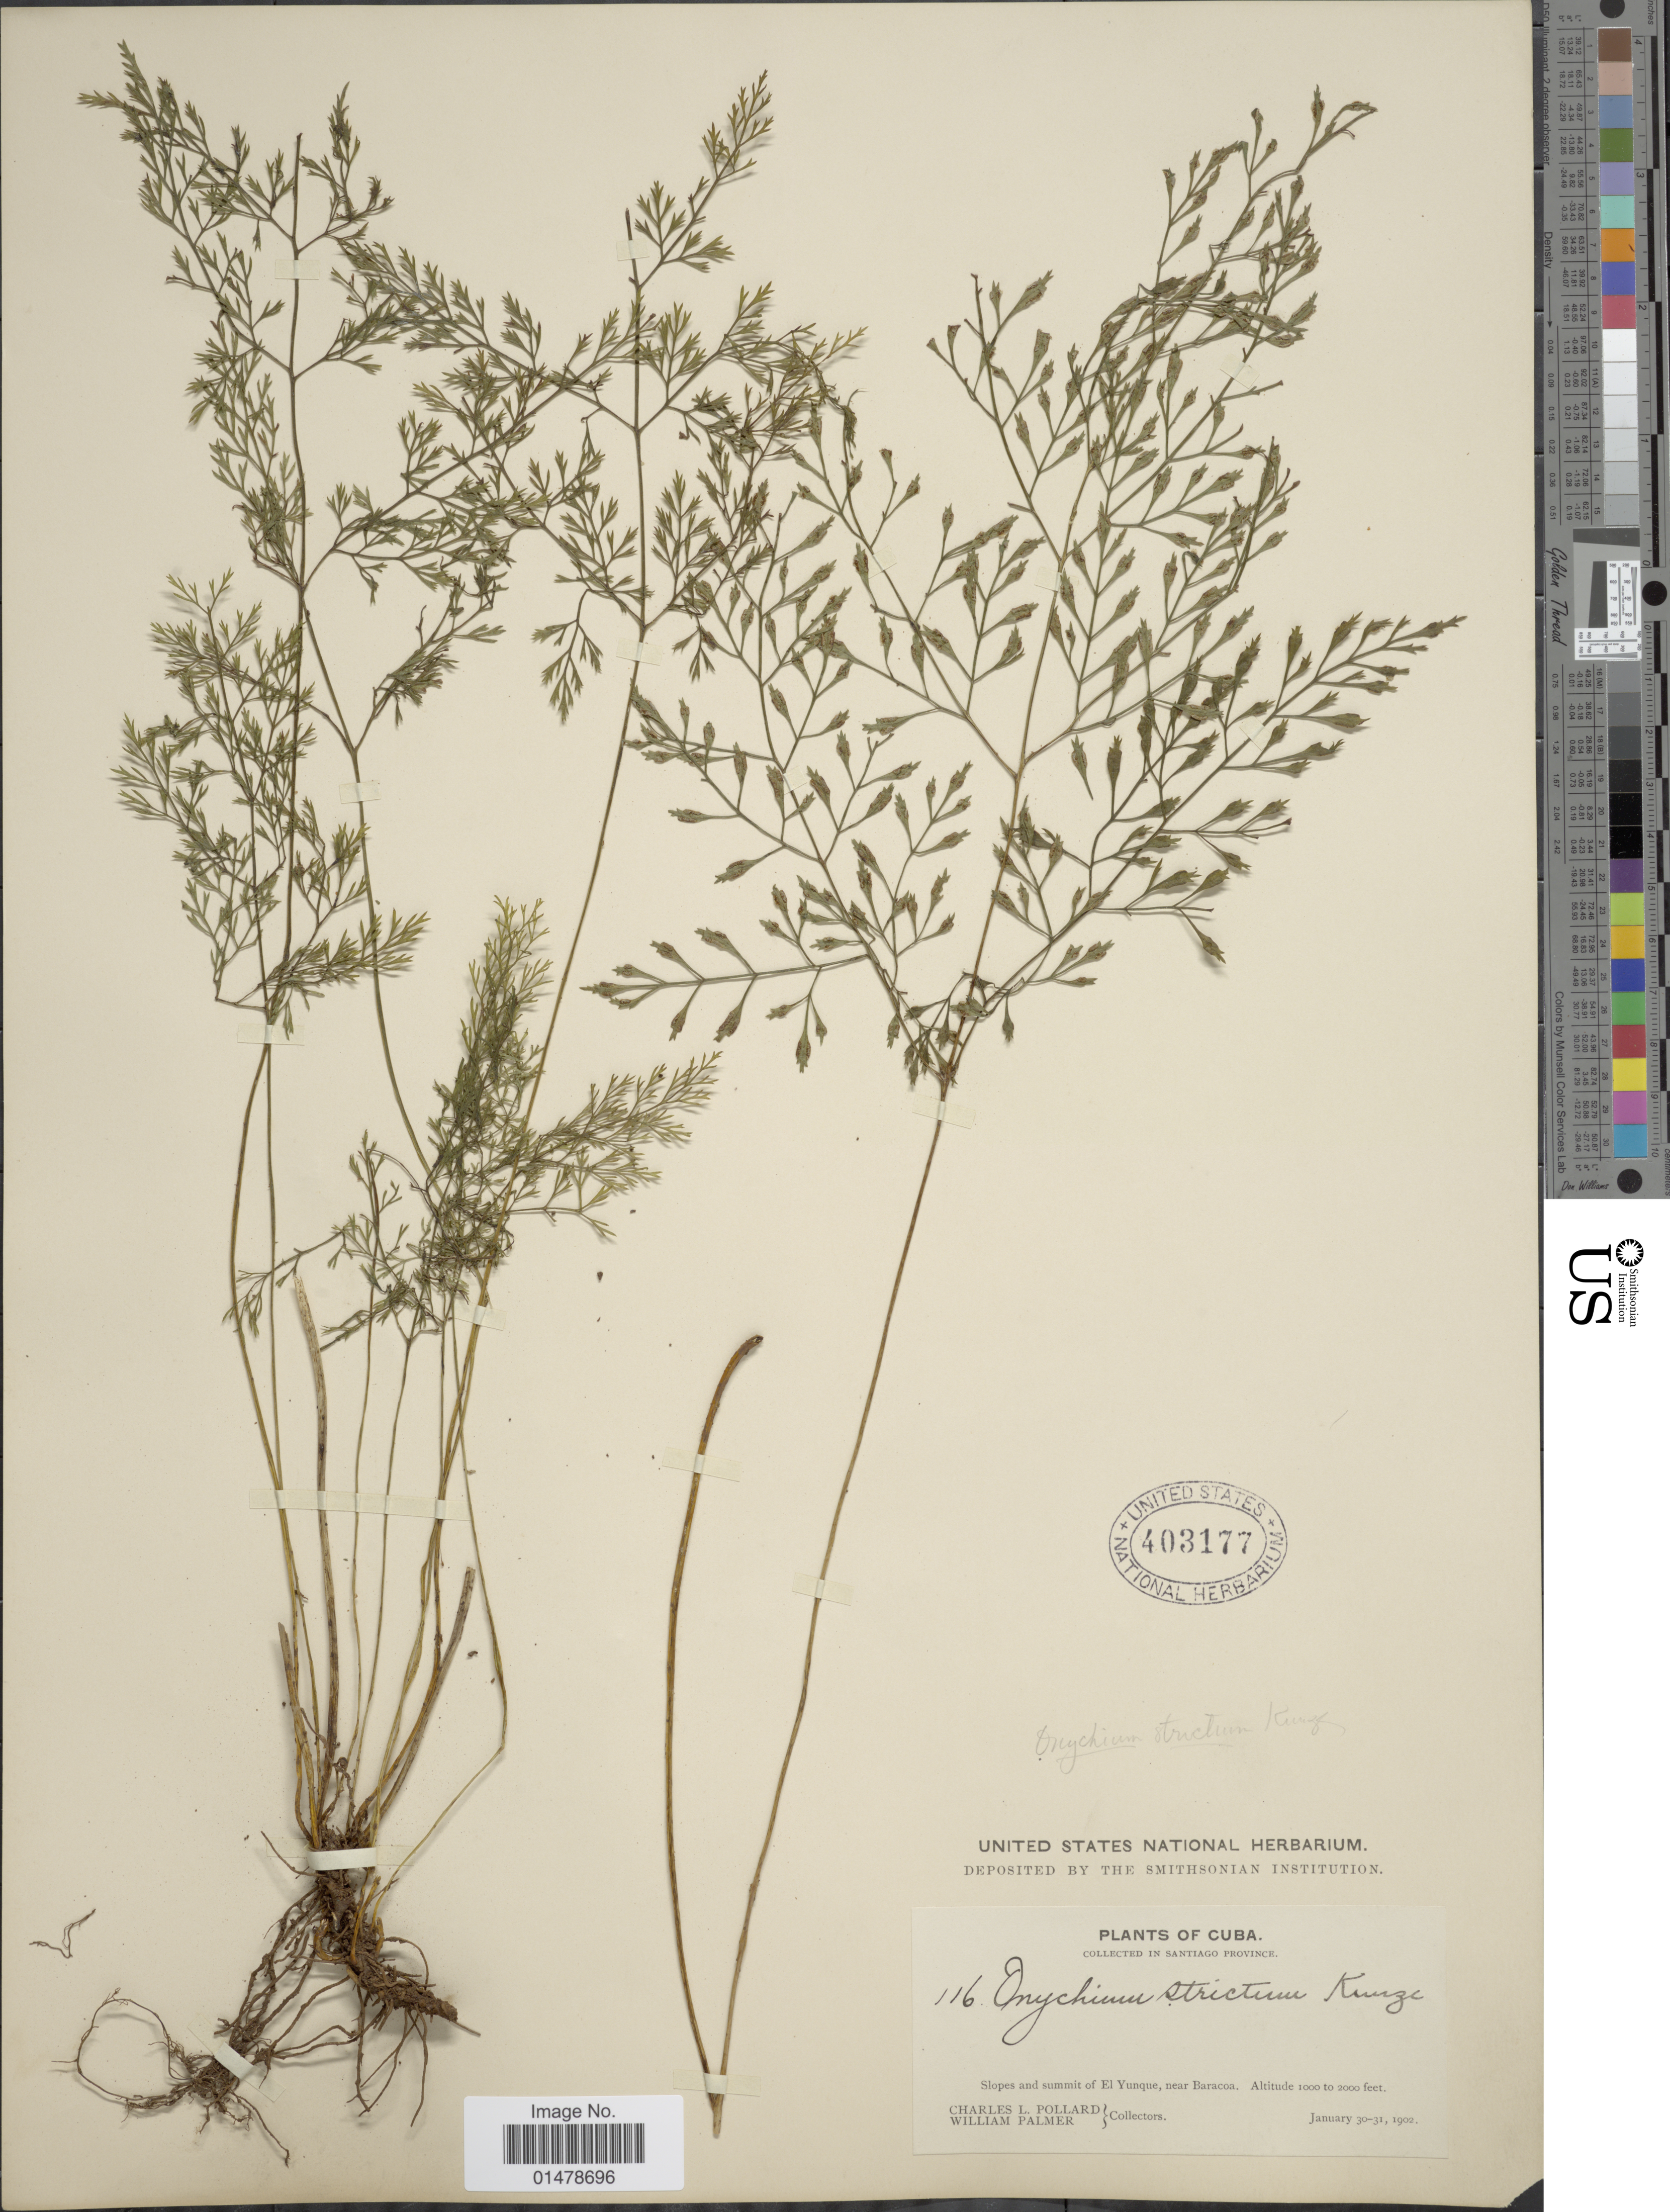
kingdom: Plantae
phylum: Tracheophyta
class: Polypodiopsida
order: Polypodiales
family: Pteridaceae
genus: Pteris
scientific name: Pteris hexagona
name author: (L.) Proctor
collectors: C. L. Pollard & W. Palmer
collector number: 116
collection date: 1902-01-30/1902-01-31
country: Cuba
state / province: Santiago de Cuba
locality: Santiago Province. Slopes and summit of El Yunque, near Baracoa.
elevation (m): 305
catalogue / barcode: US 403177